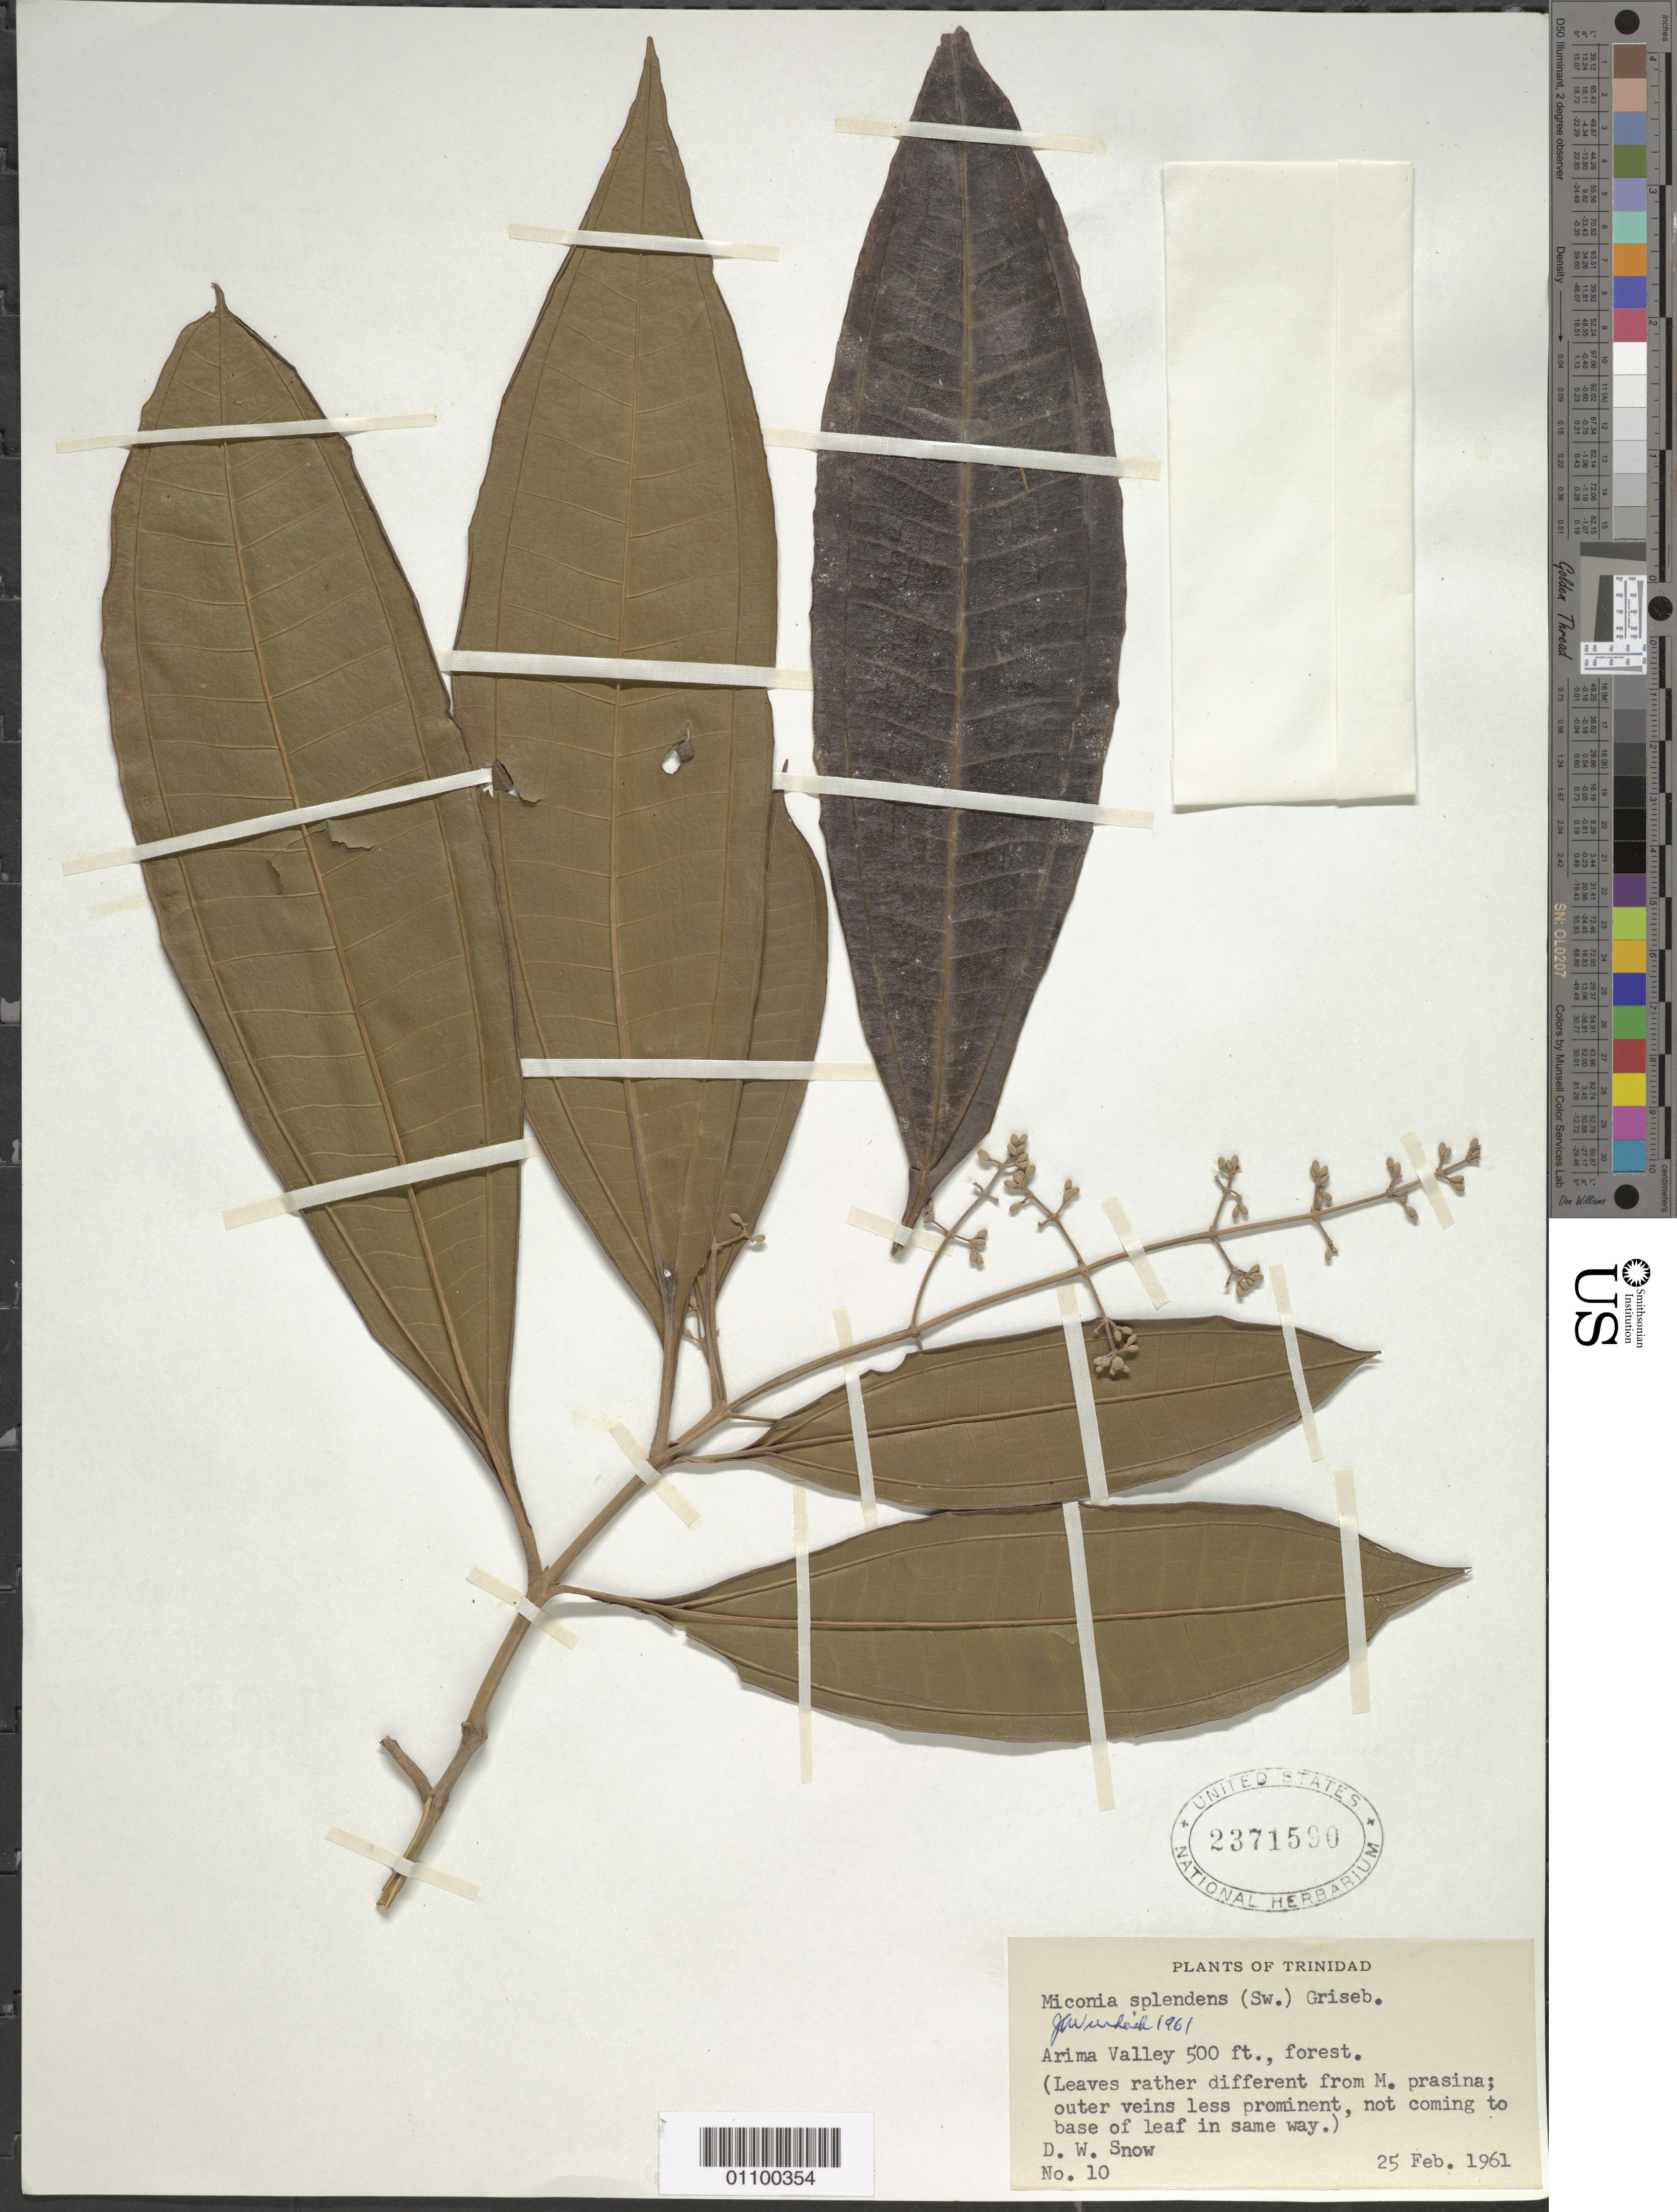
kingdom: Plantae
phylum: Tracheophyta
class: Magnoliopsida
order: Myrtales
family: Melastomataceae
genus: Miconia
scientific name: Miconia splendens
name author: (Sw.) Griseb.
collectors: D. Snow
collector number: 10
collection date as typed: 25 Feb 1961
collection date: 1961-02-25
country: Trinidad and Tobago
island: Trinidad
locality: Arima Valley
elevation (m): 152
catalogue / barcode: US 2371590